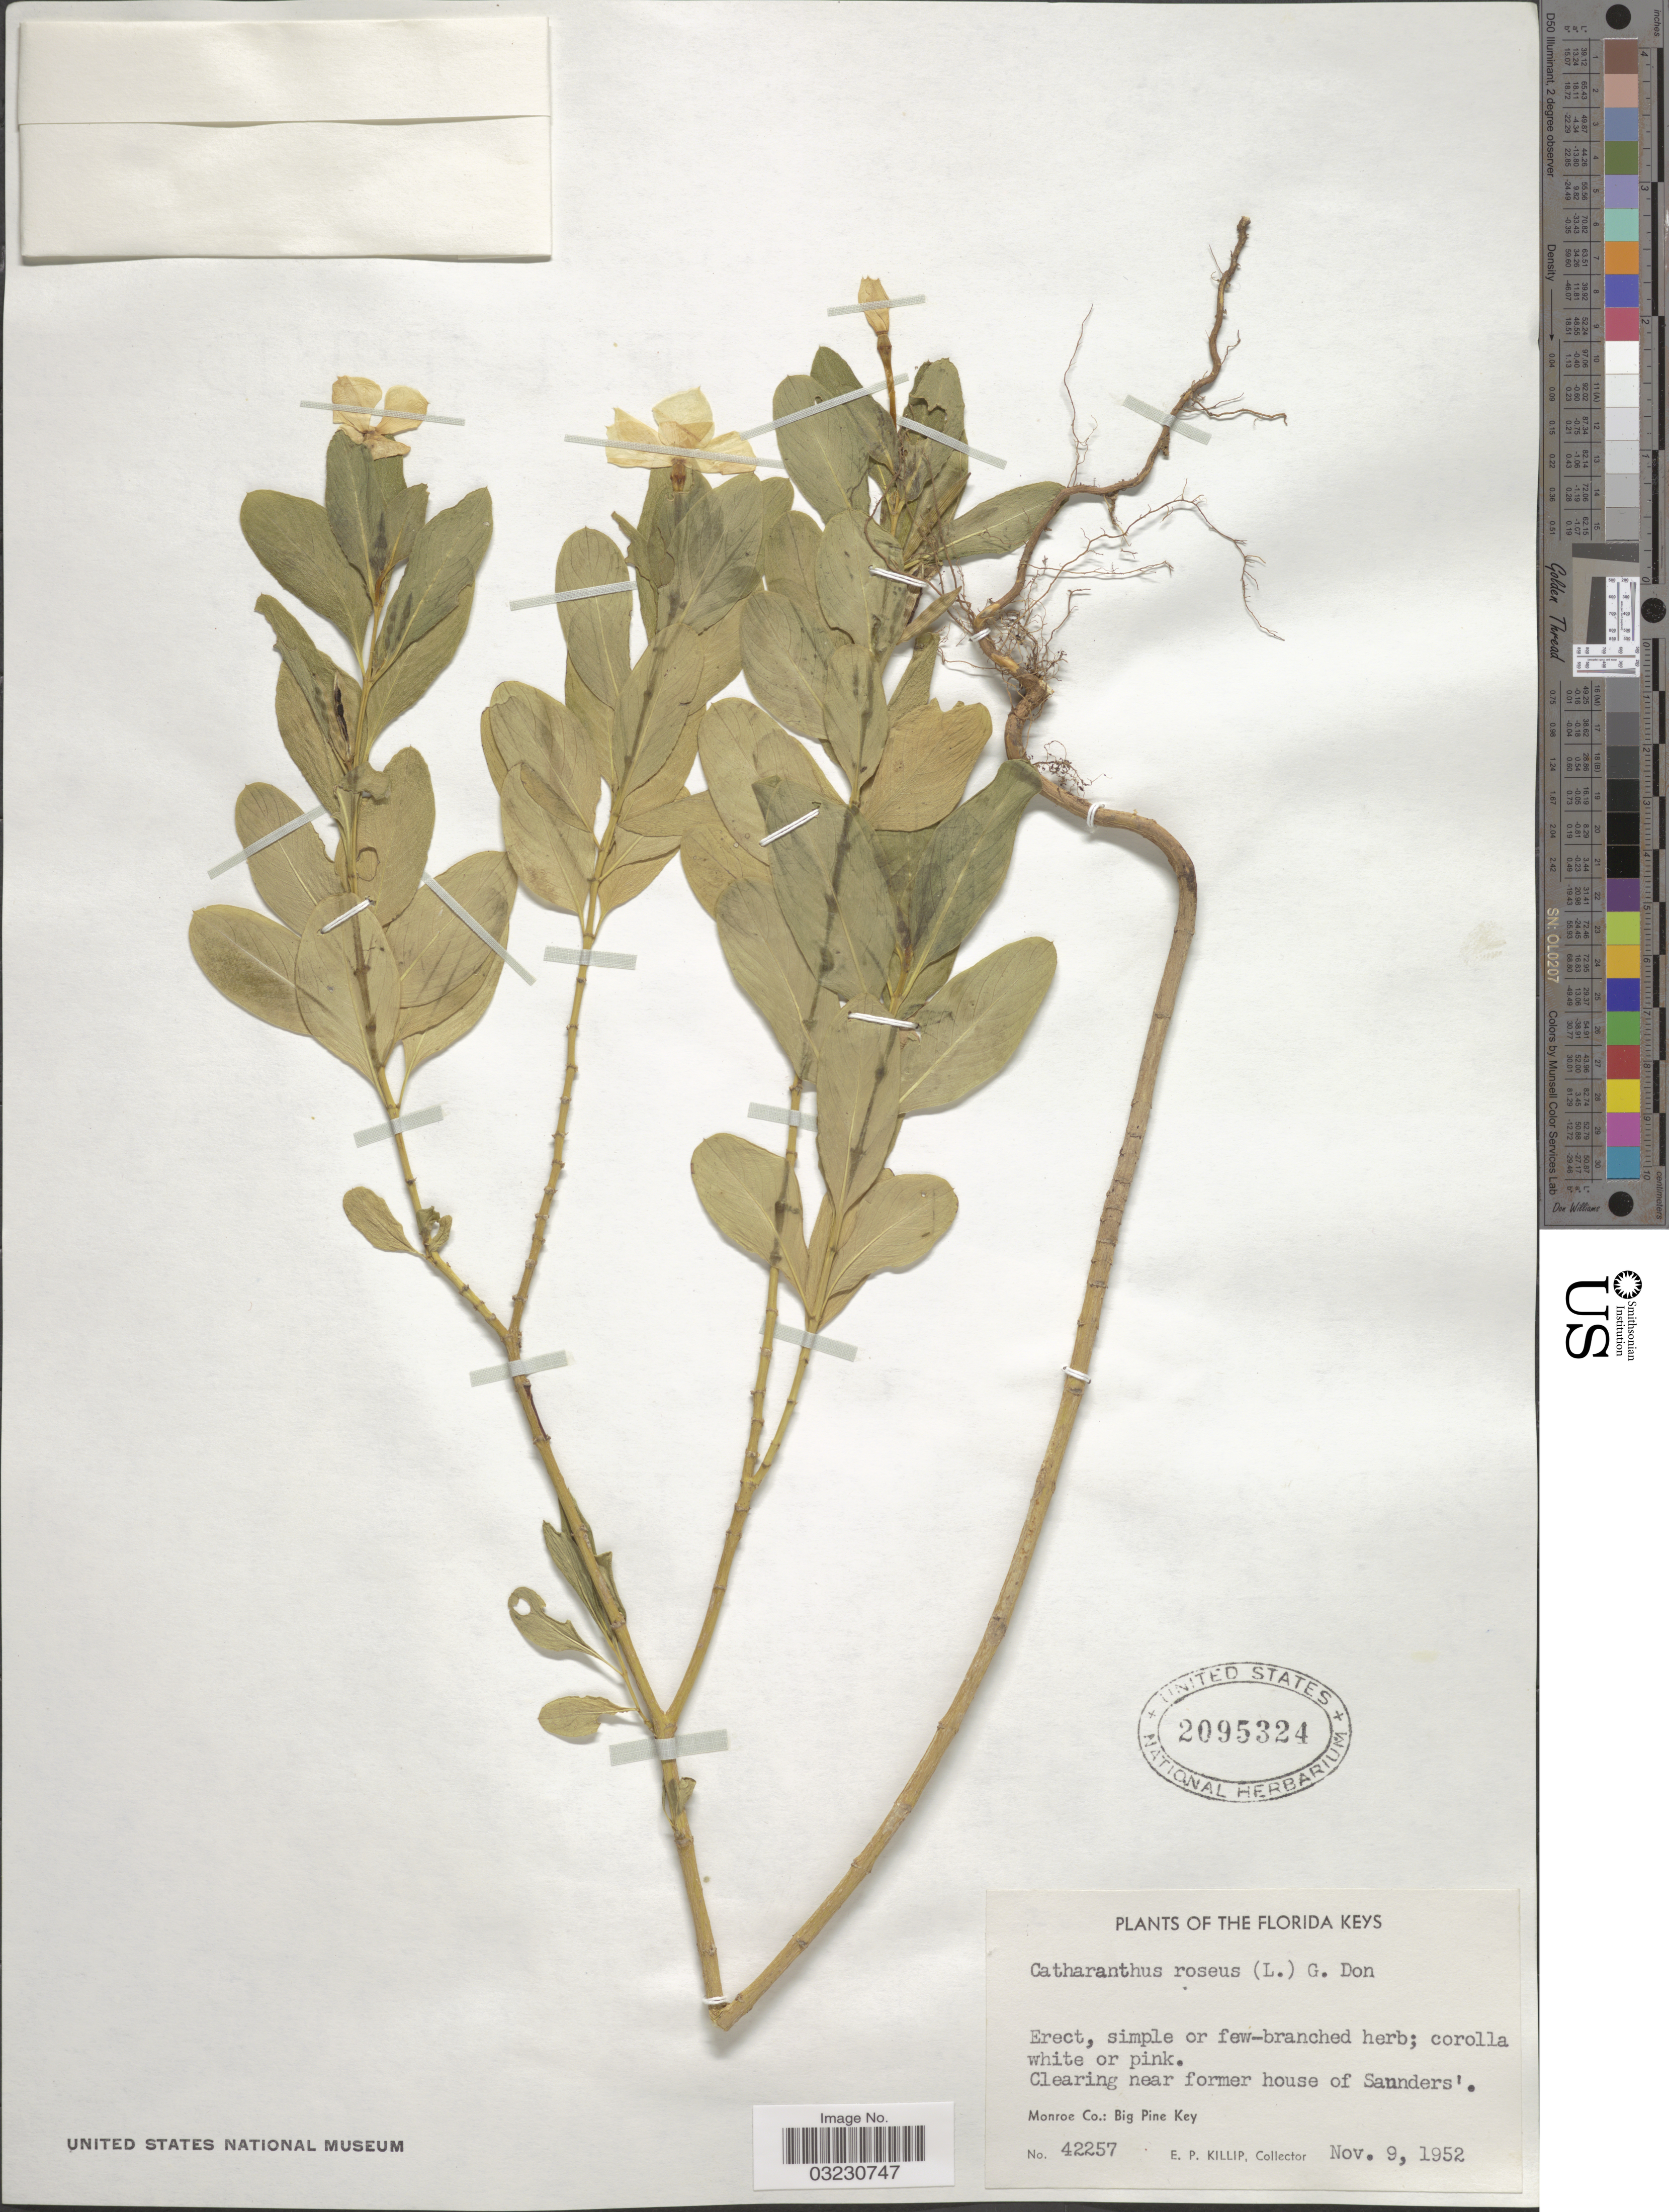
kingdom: Plantae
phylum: Tracheophyta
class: Magnoliopsida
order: Gentianales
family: Apocynaceae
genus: Catharanthus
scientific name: Catharanthus roseus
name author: (L.) G. Don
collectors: E. P. Killip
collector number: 42257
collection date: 1952-11-09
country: United States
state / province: Florida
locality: The Florida Keys, Clearing near former house of Sannders'. Monroe Co.: Big Pine Key.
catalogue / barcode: US 2095324